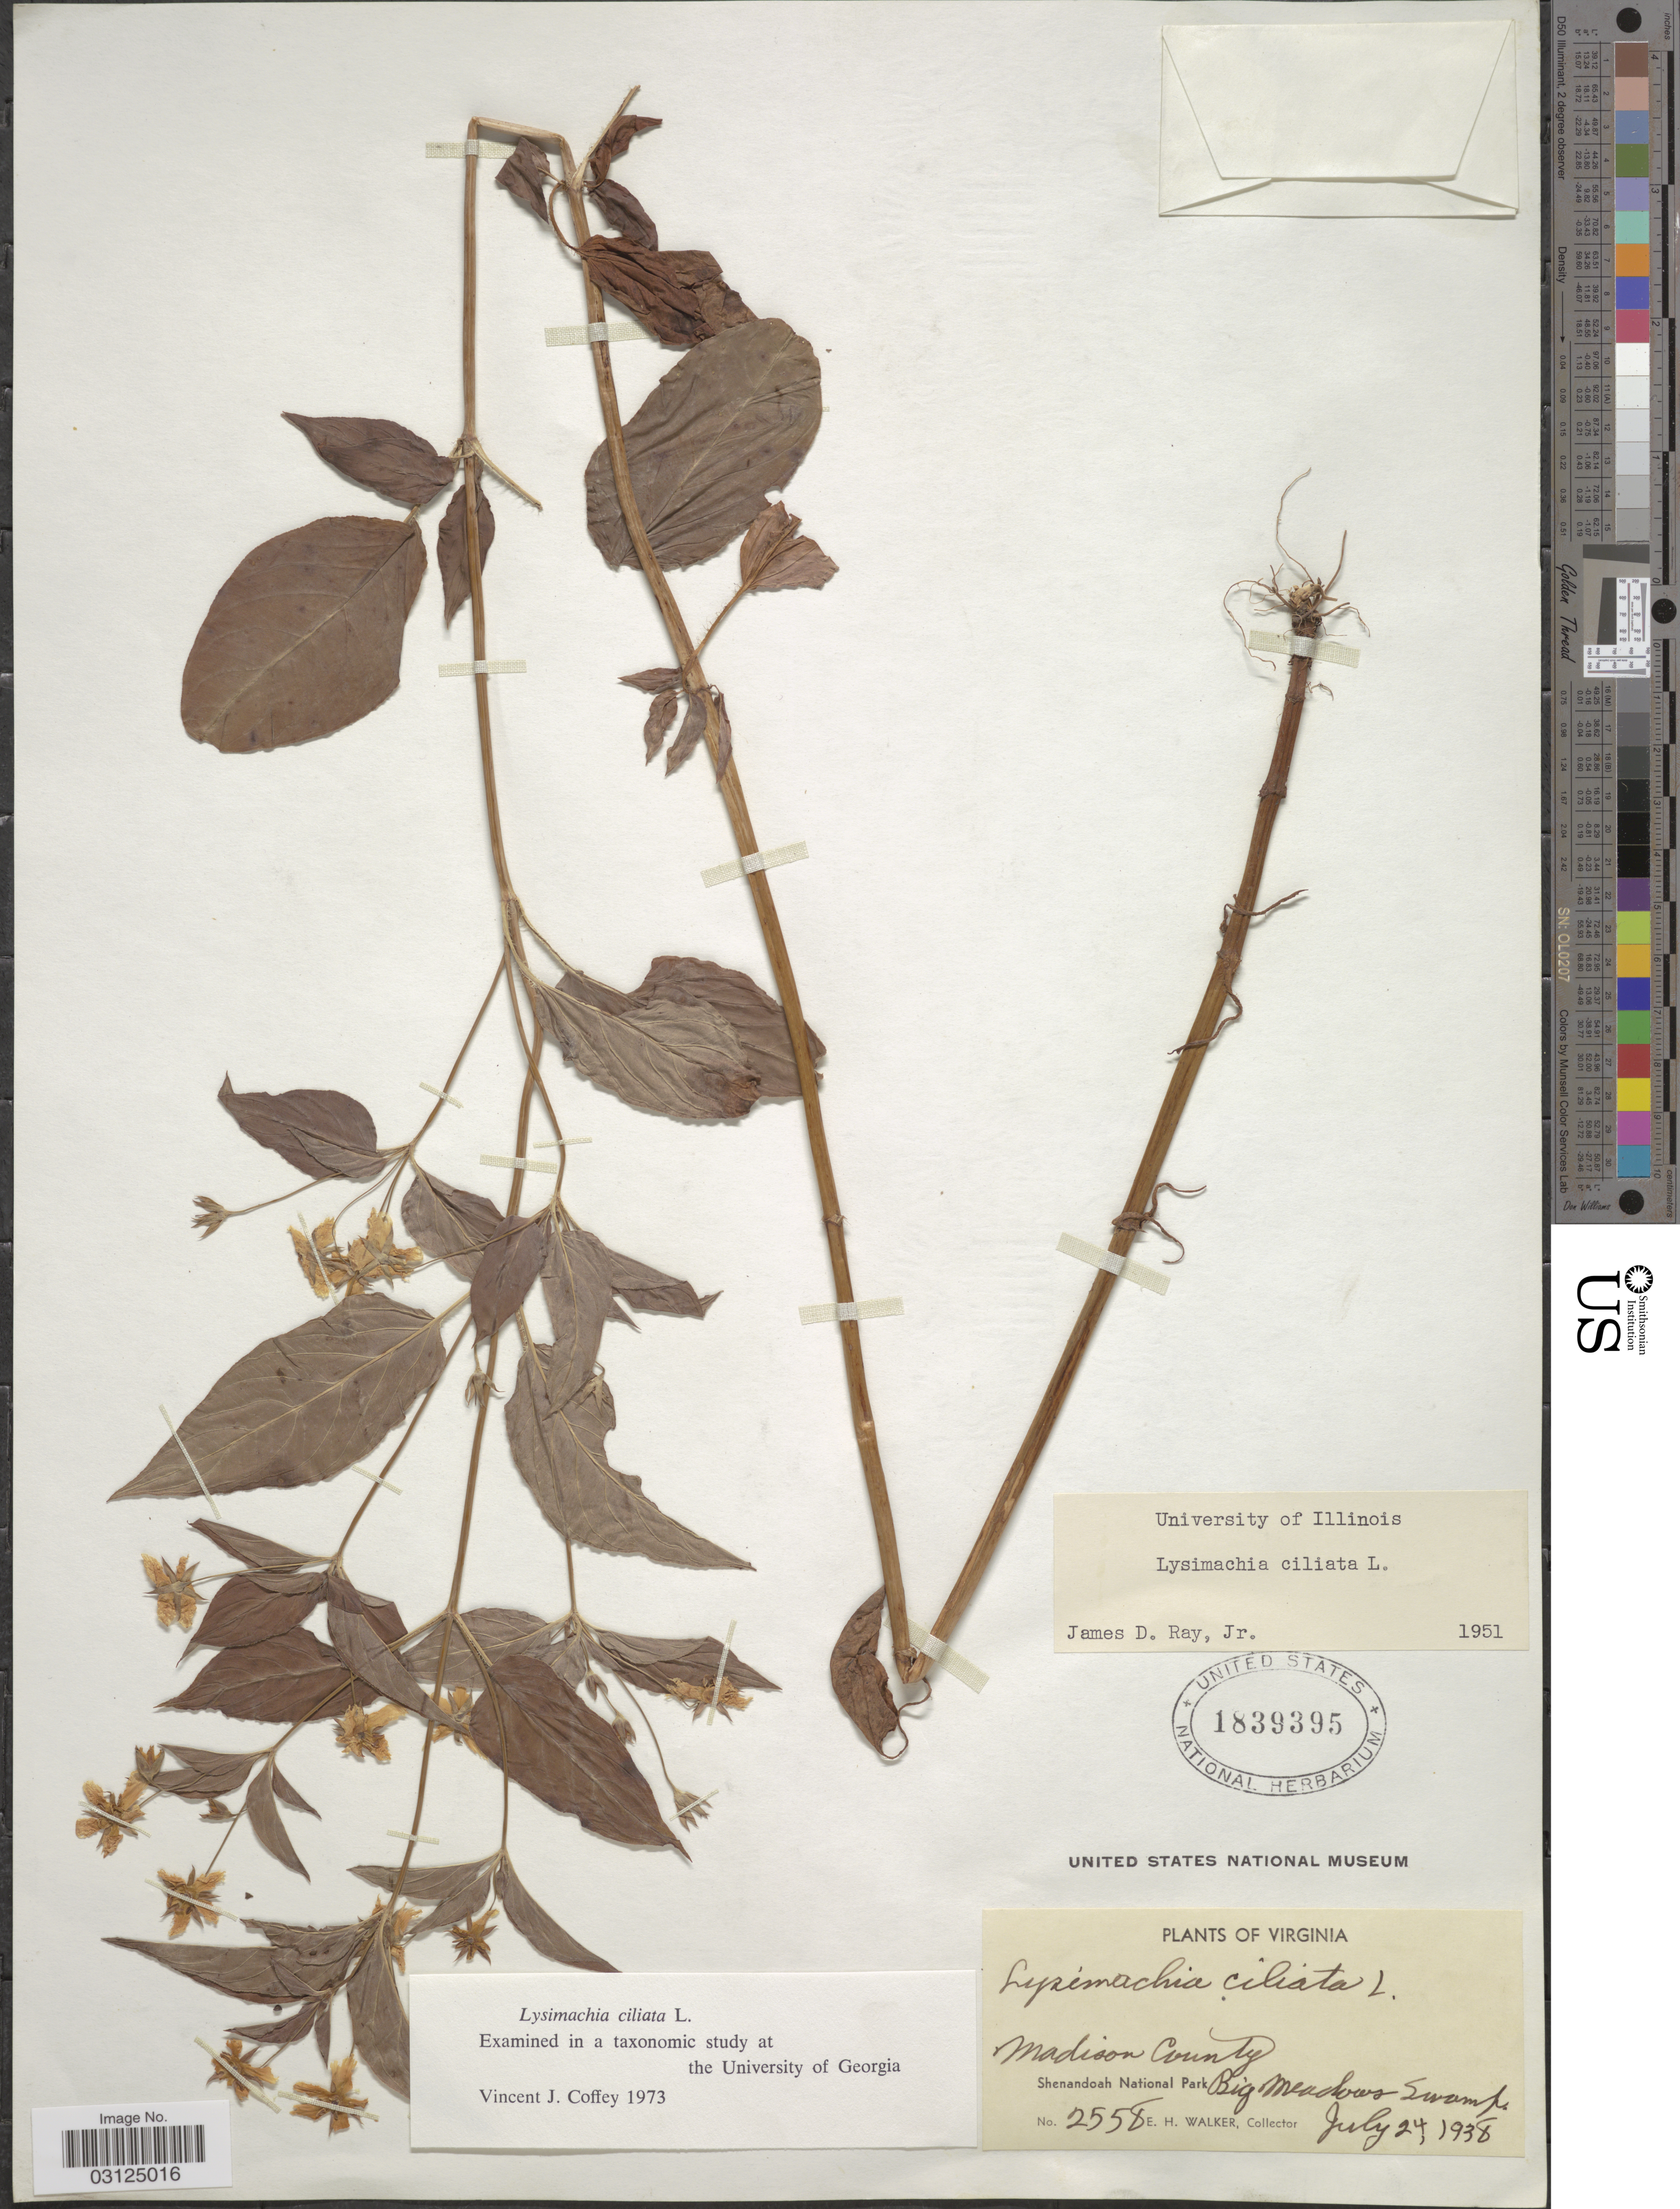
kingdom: Plantae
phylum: Tracheophyta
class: Magnoliopsida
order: Ericales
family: Primulaceae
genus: Lysimachia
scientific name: Lysimachia ciliata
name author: L.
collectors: E. H. Walker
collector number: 2558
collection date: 1938-07-24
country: United States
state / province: Virginia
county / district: Madison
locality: Shenandoah National Park. Big Meadows Swamp.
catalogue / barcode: US 1839395